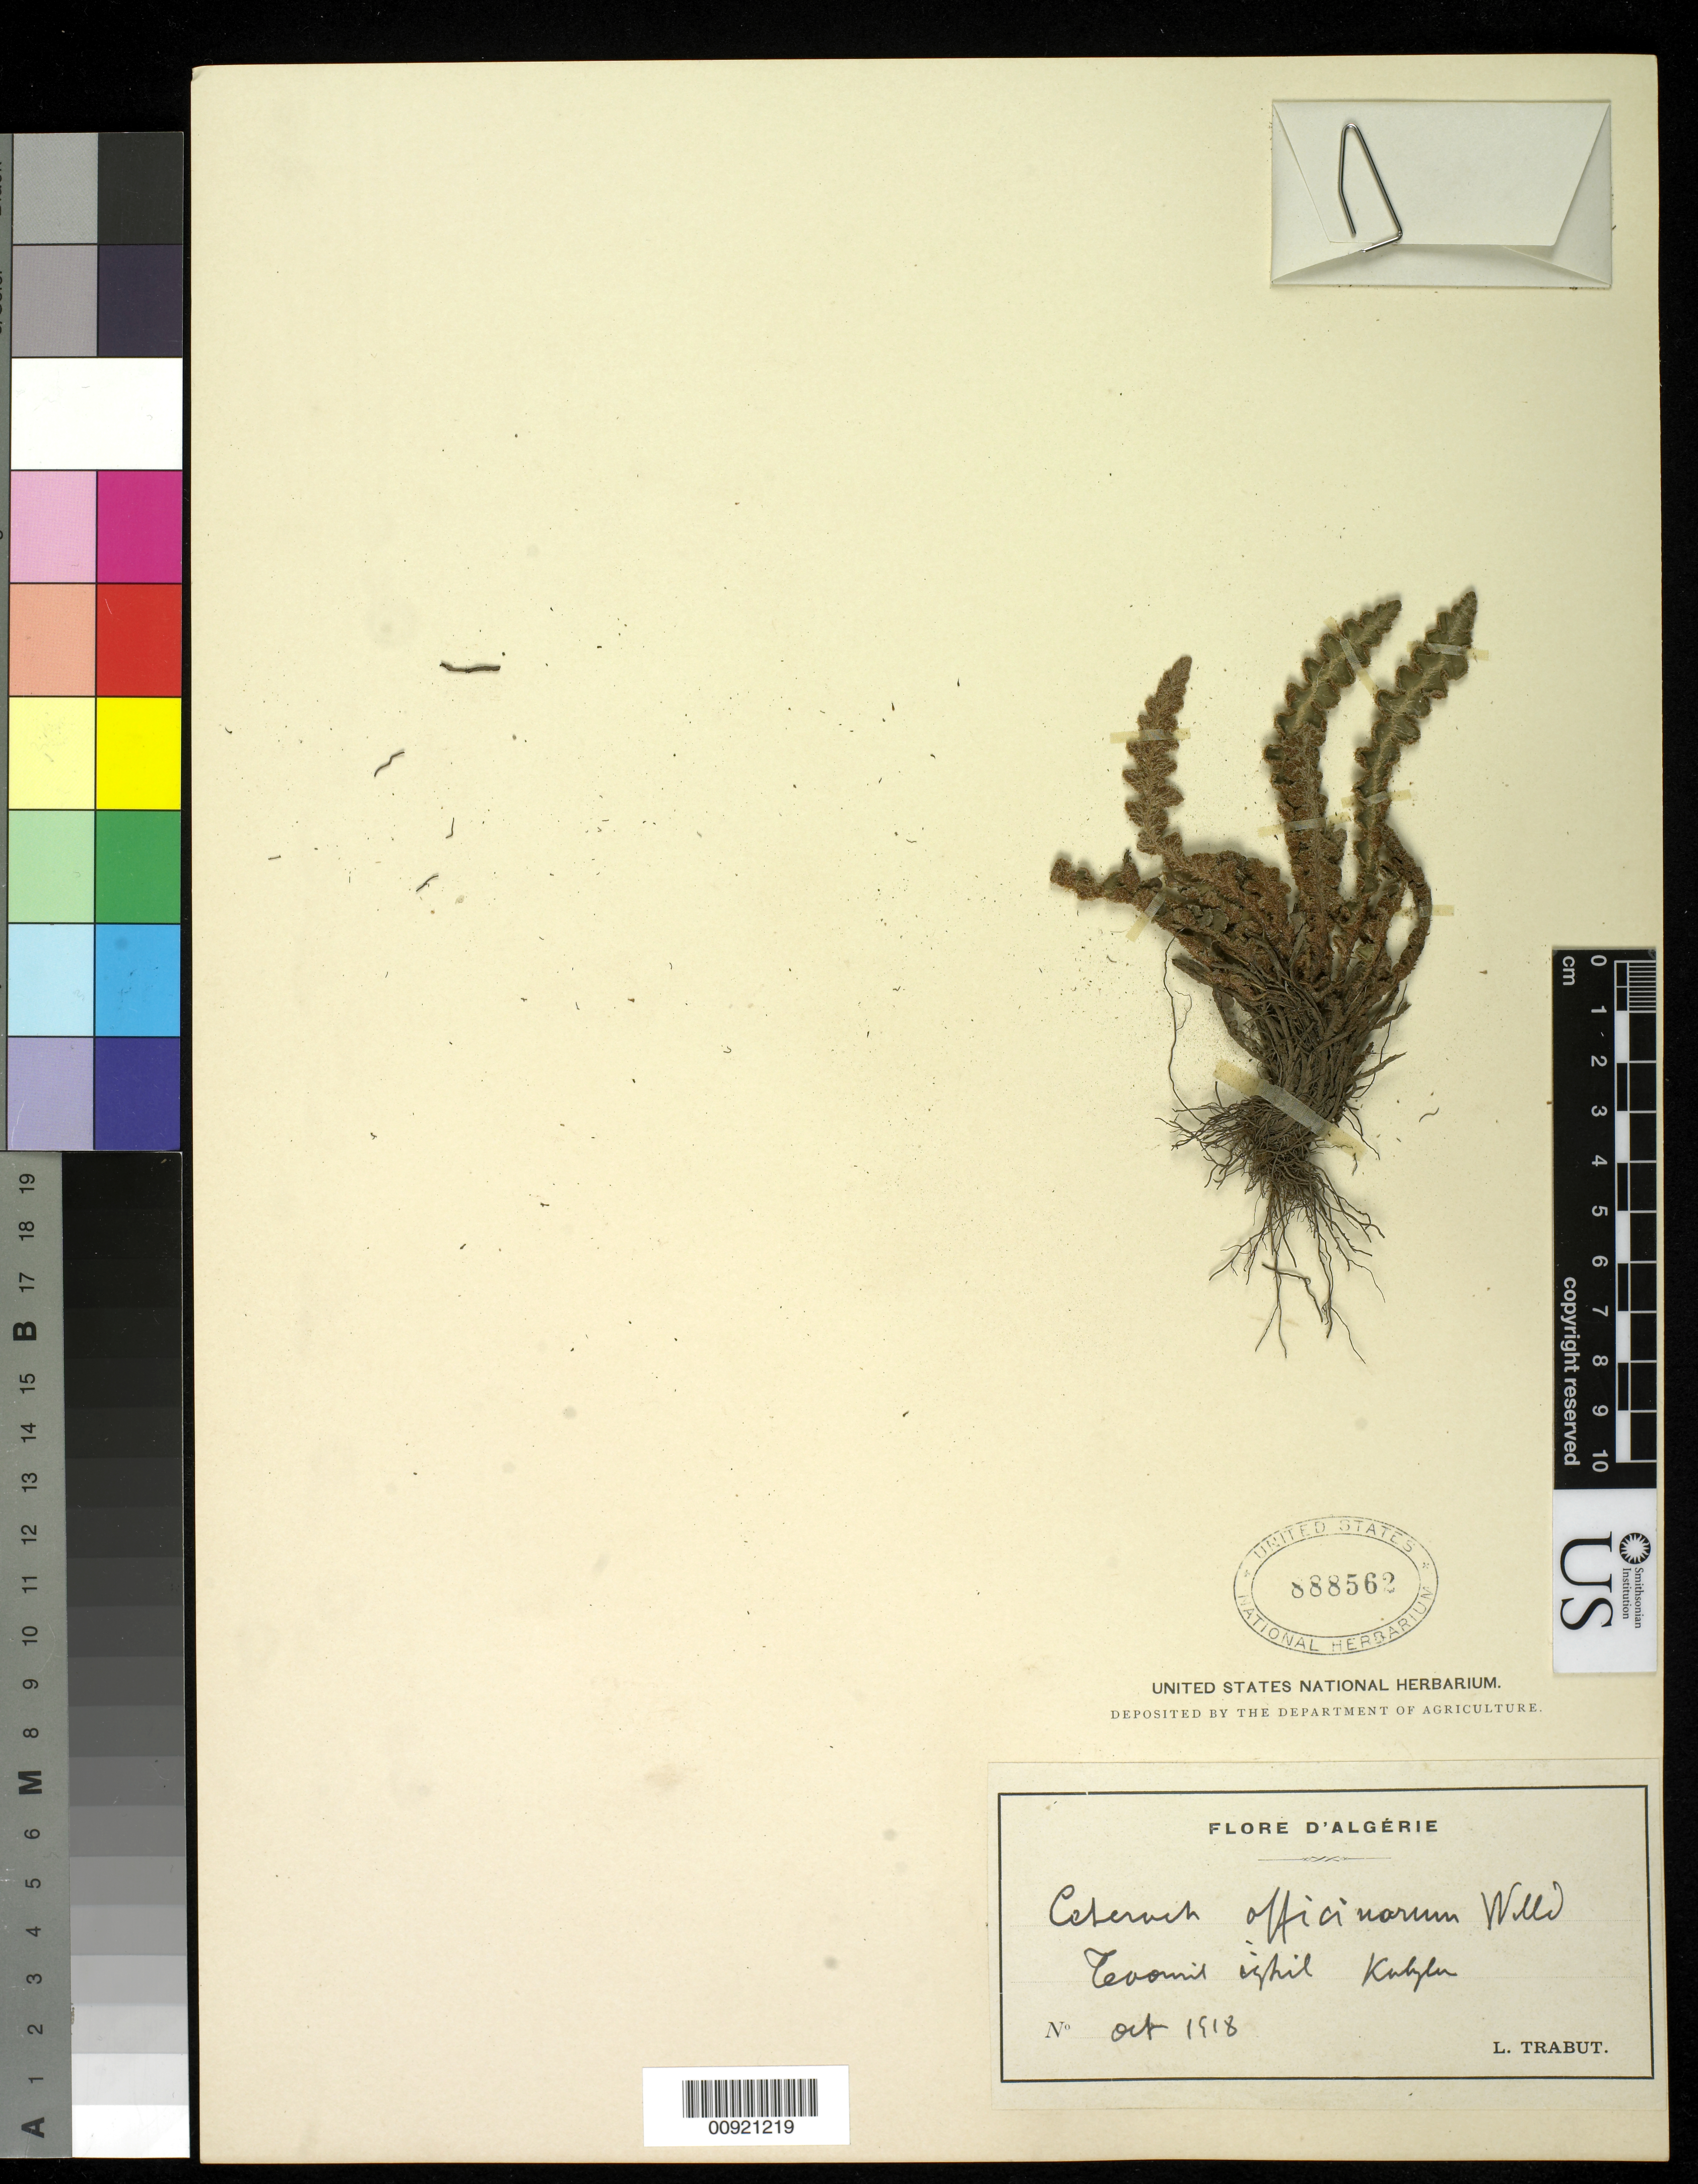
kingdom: Plantae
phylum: Tracheophyta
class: Polypodiopsida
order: Polypodiales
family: Aspleniaceae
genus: Asplenium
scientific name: Asplenium officinarum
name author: DC.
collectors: L. Trabut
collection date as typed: Oct 1918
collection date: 1918-10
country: Algeria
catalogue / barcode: US 888562